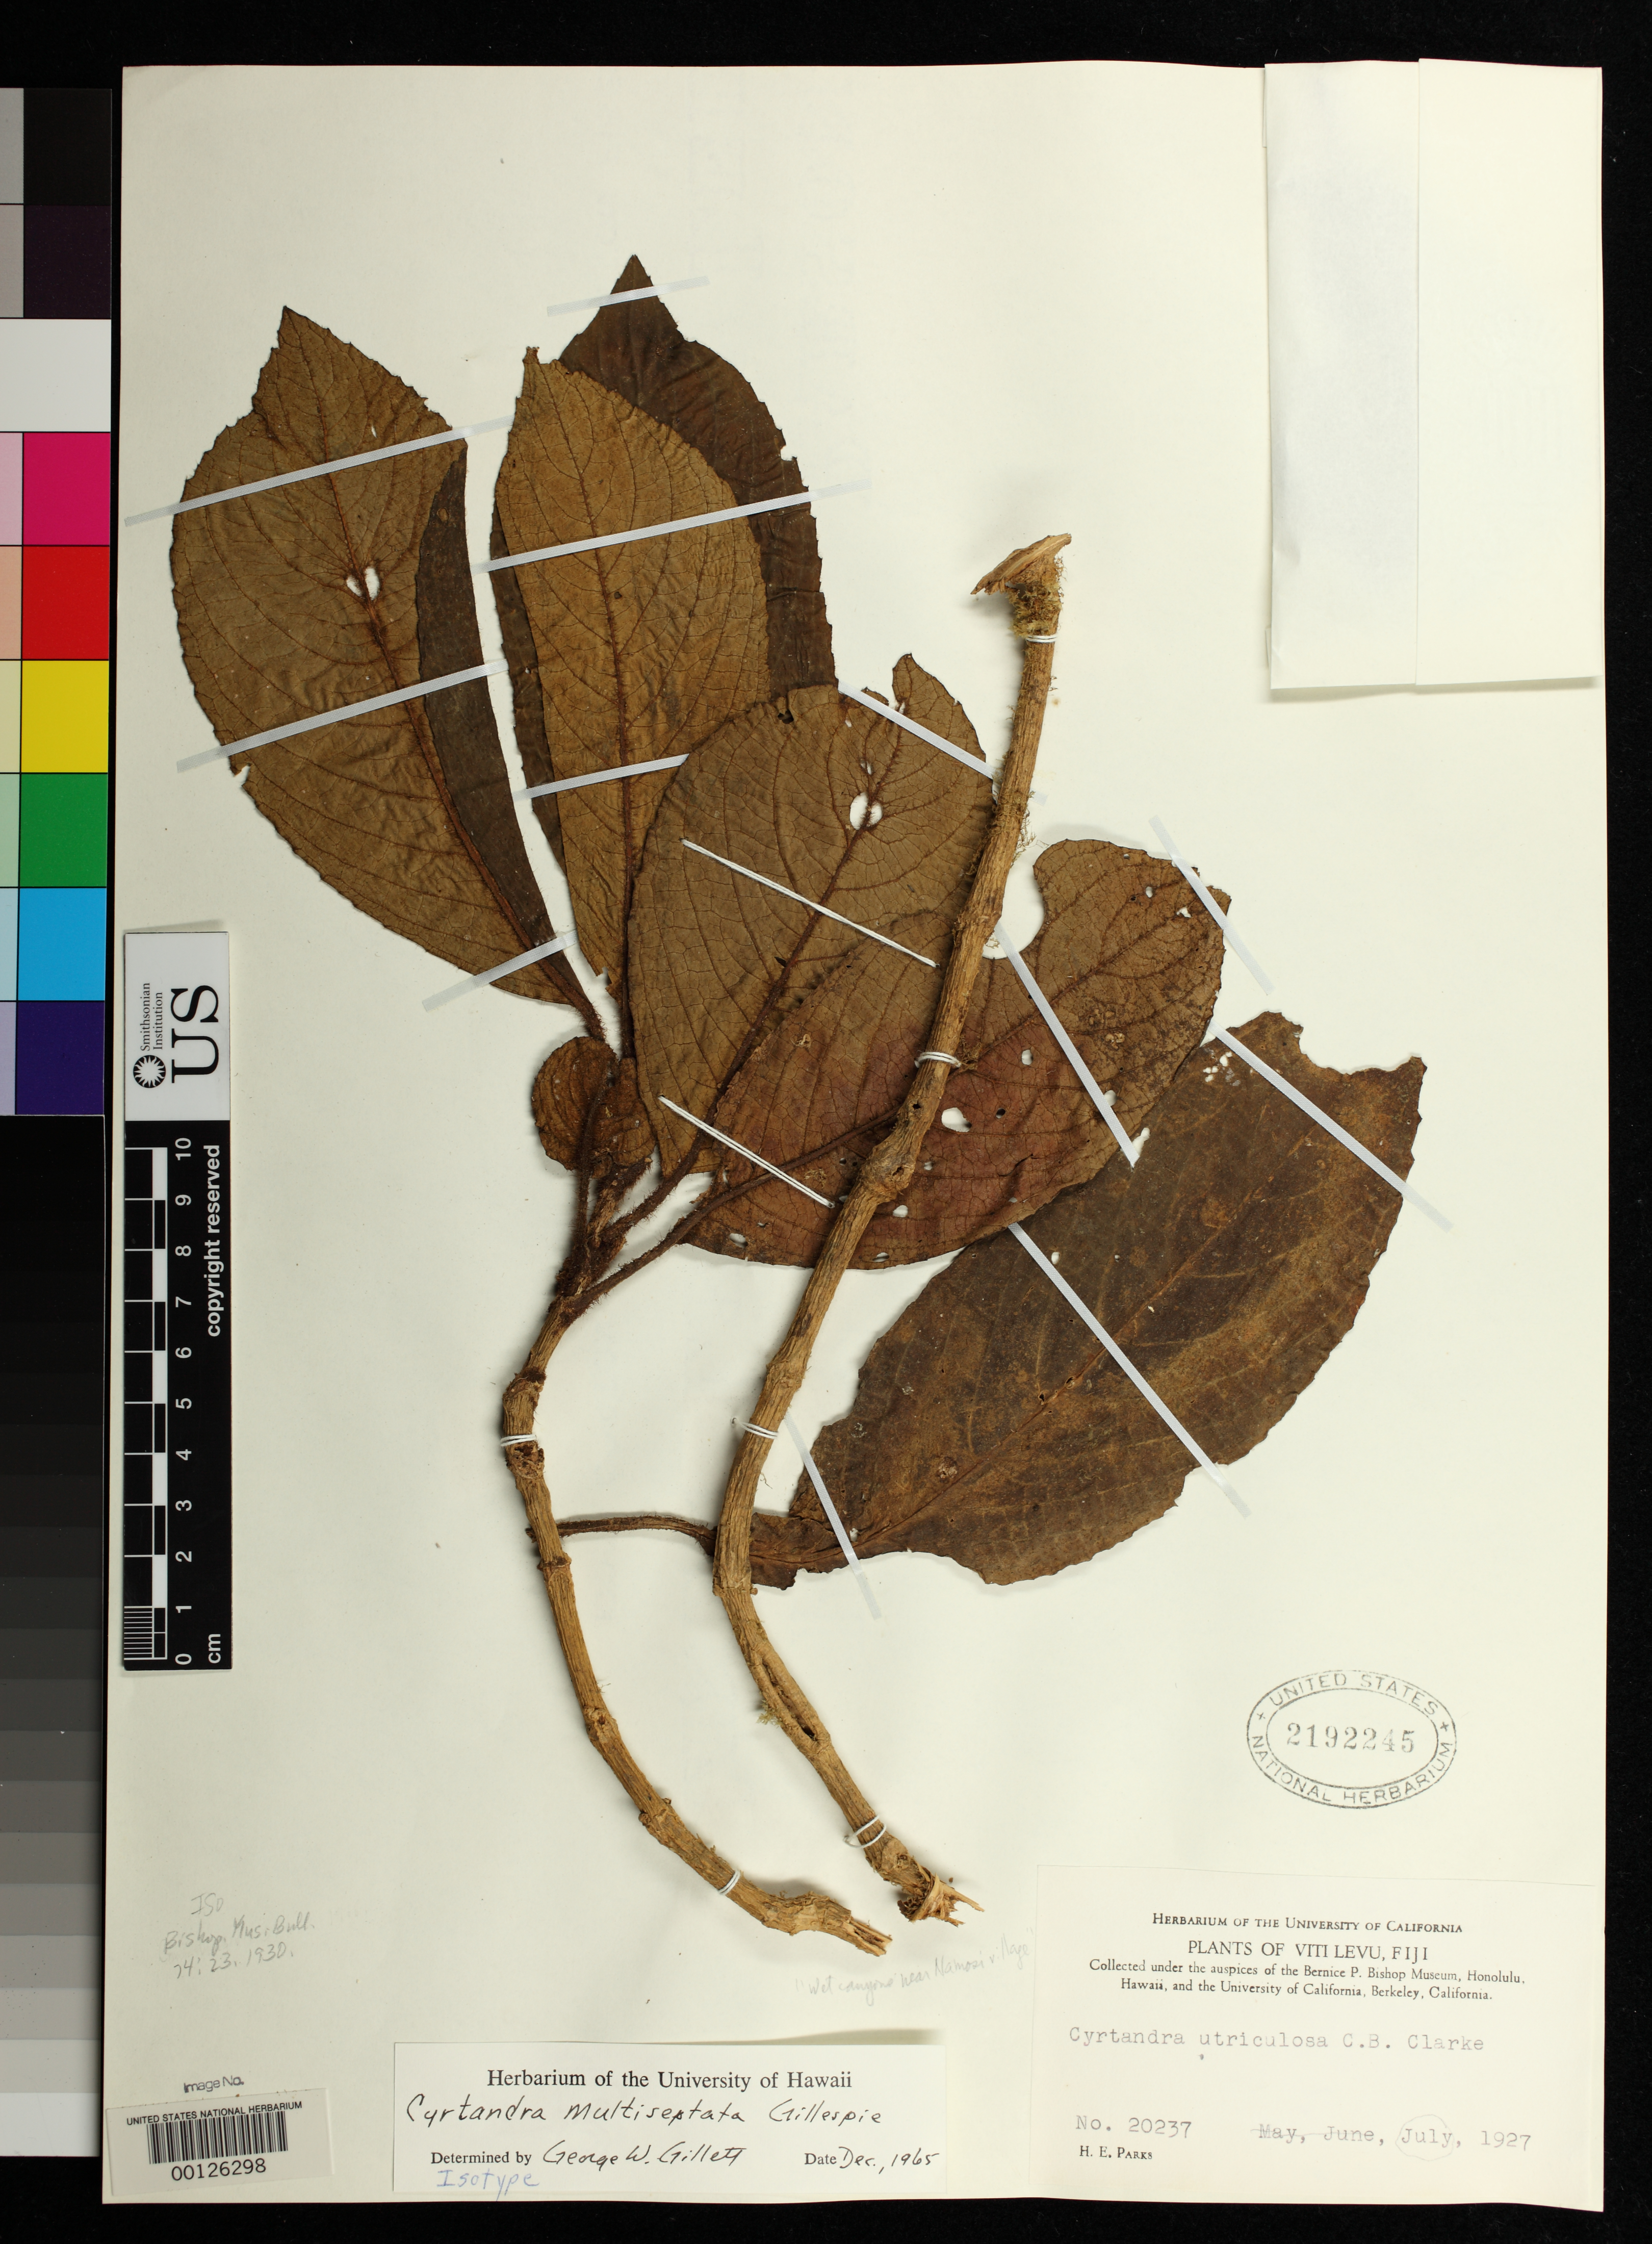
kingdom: Plantae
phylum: Tracheophyta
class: Magnoliopsida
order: Lamiales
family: Gesneriaceae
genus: Cyrtandra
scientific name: Cyrtandra multiseptata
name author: Gillespie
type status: Isotype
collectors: H. E. Parks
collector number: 20237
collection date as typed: Jul 1927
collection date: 1927-07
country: Fiji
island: Viti Levu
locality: Namosi Village. [Viti Levu Group]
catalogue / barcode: US 2192245